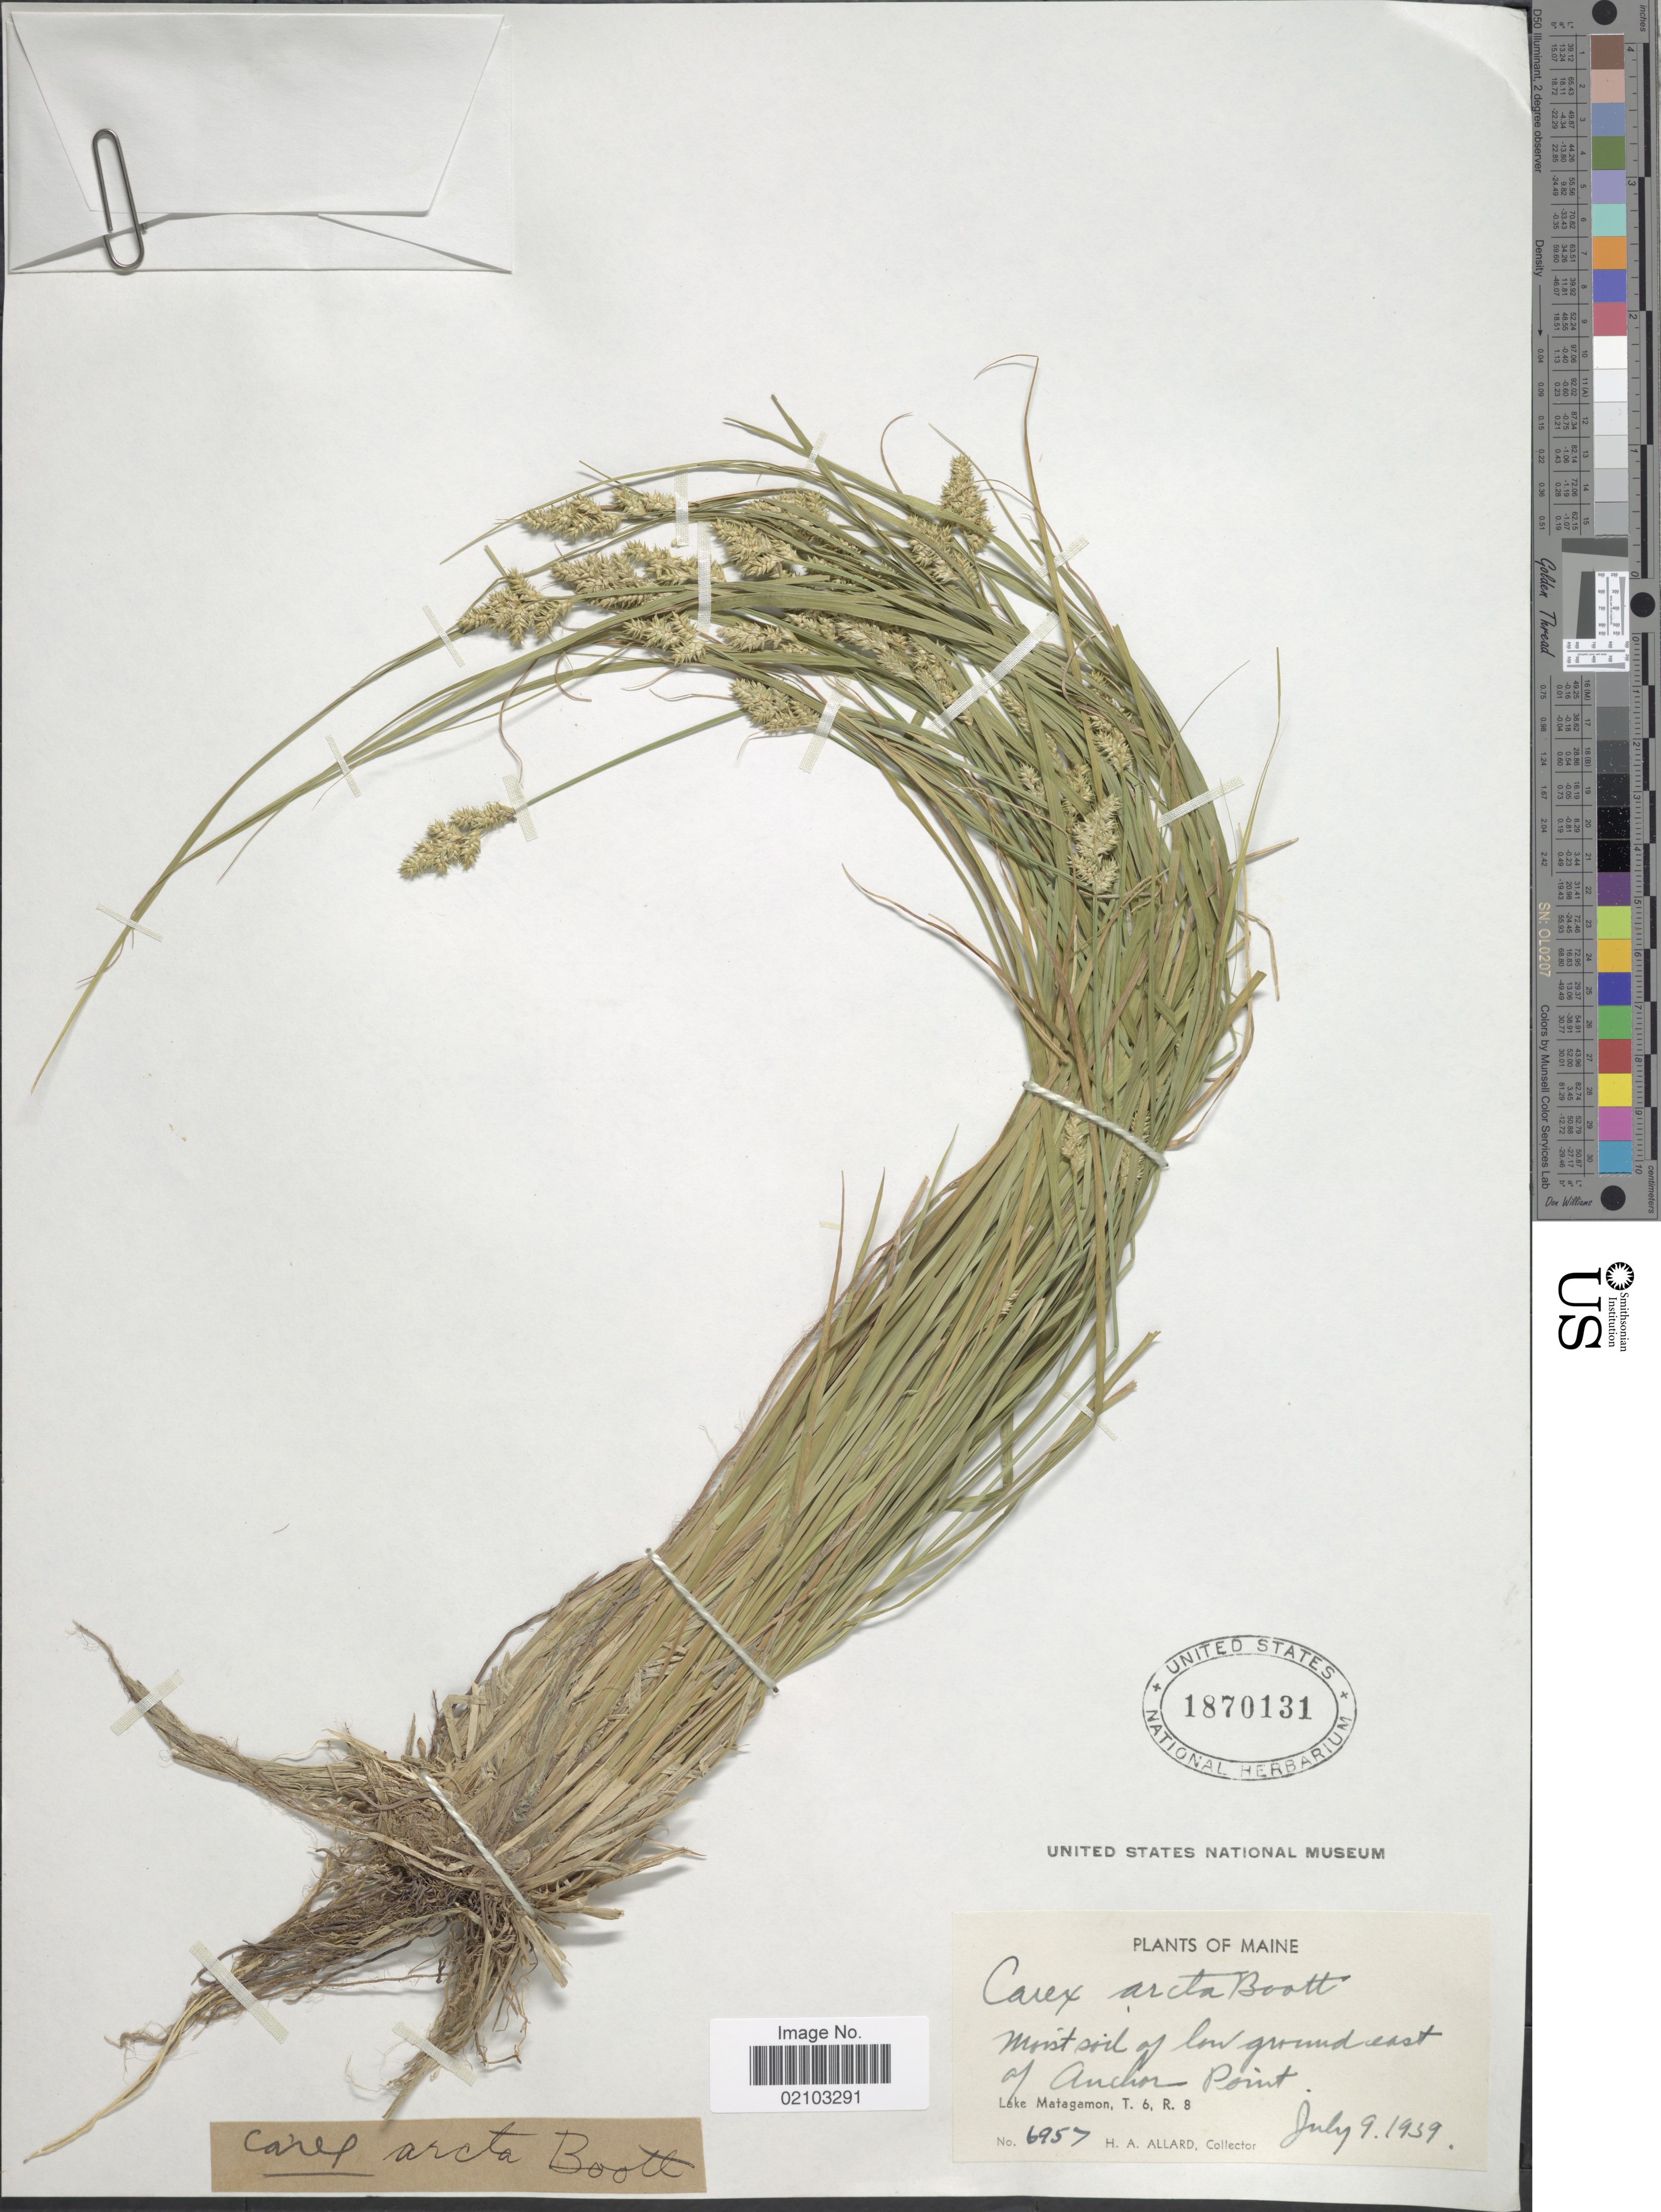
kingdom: Plantae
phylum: Tracheophyta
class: Liliopsida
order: Poales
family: Cyperaceae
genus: Carex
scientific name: Carex arcta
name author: Boott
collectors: H. A. Allard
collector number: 6957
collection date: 1939-07-09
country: United States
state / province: Maine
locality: Moist soil of low ground east of Anchor Point. Lake Matagamon, T. 6, R. 8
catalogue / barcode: US 1870131